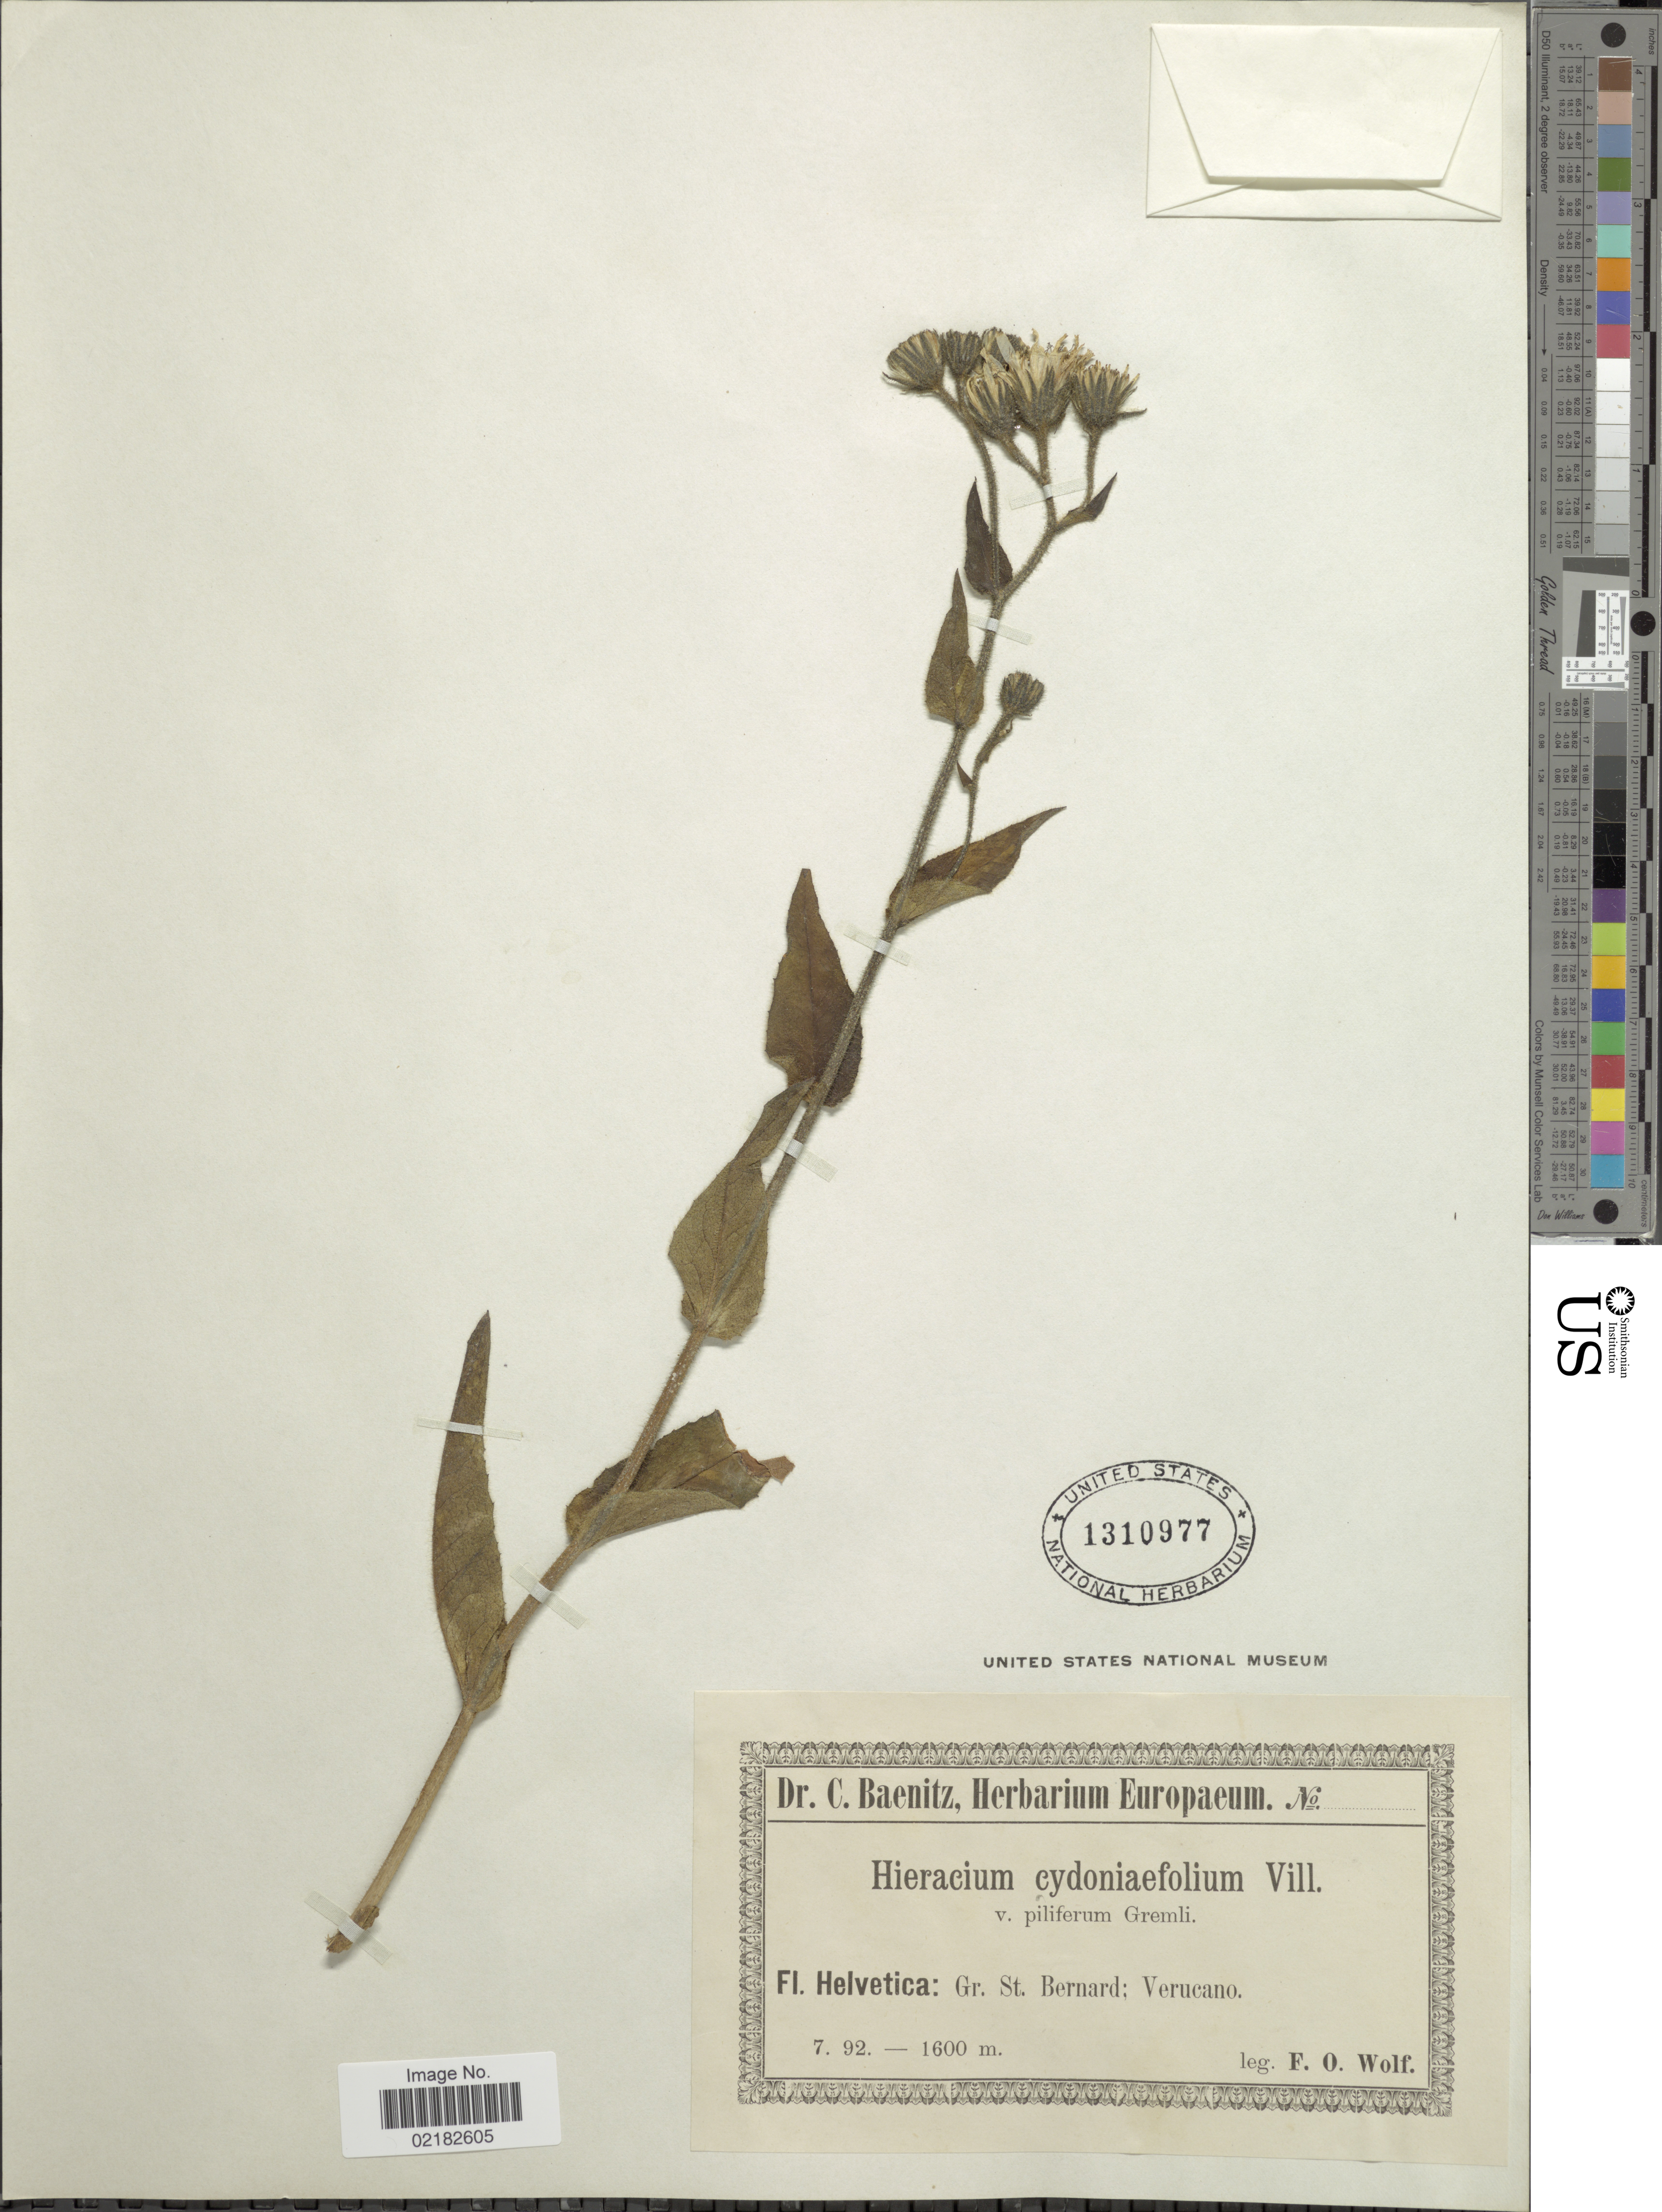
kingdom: Plantae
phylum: Tracheophyta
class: Magnoliopsida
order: Asterales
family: Asteraceae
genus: Hieracium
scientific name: Hieracium cydoniifolium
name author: Vill.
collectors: F. Wolf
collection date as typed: Transcribed d/m/y: /7/92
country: Switzerland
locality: Helvetica, Gr. St. Bernard, Verucano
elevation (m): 1600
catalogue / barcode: US 1310977